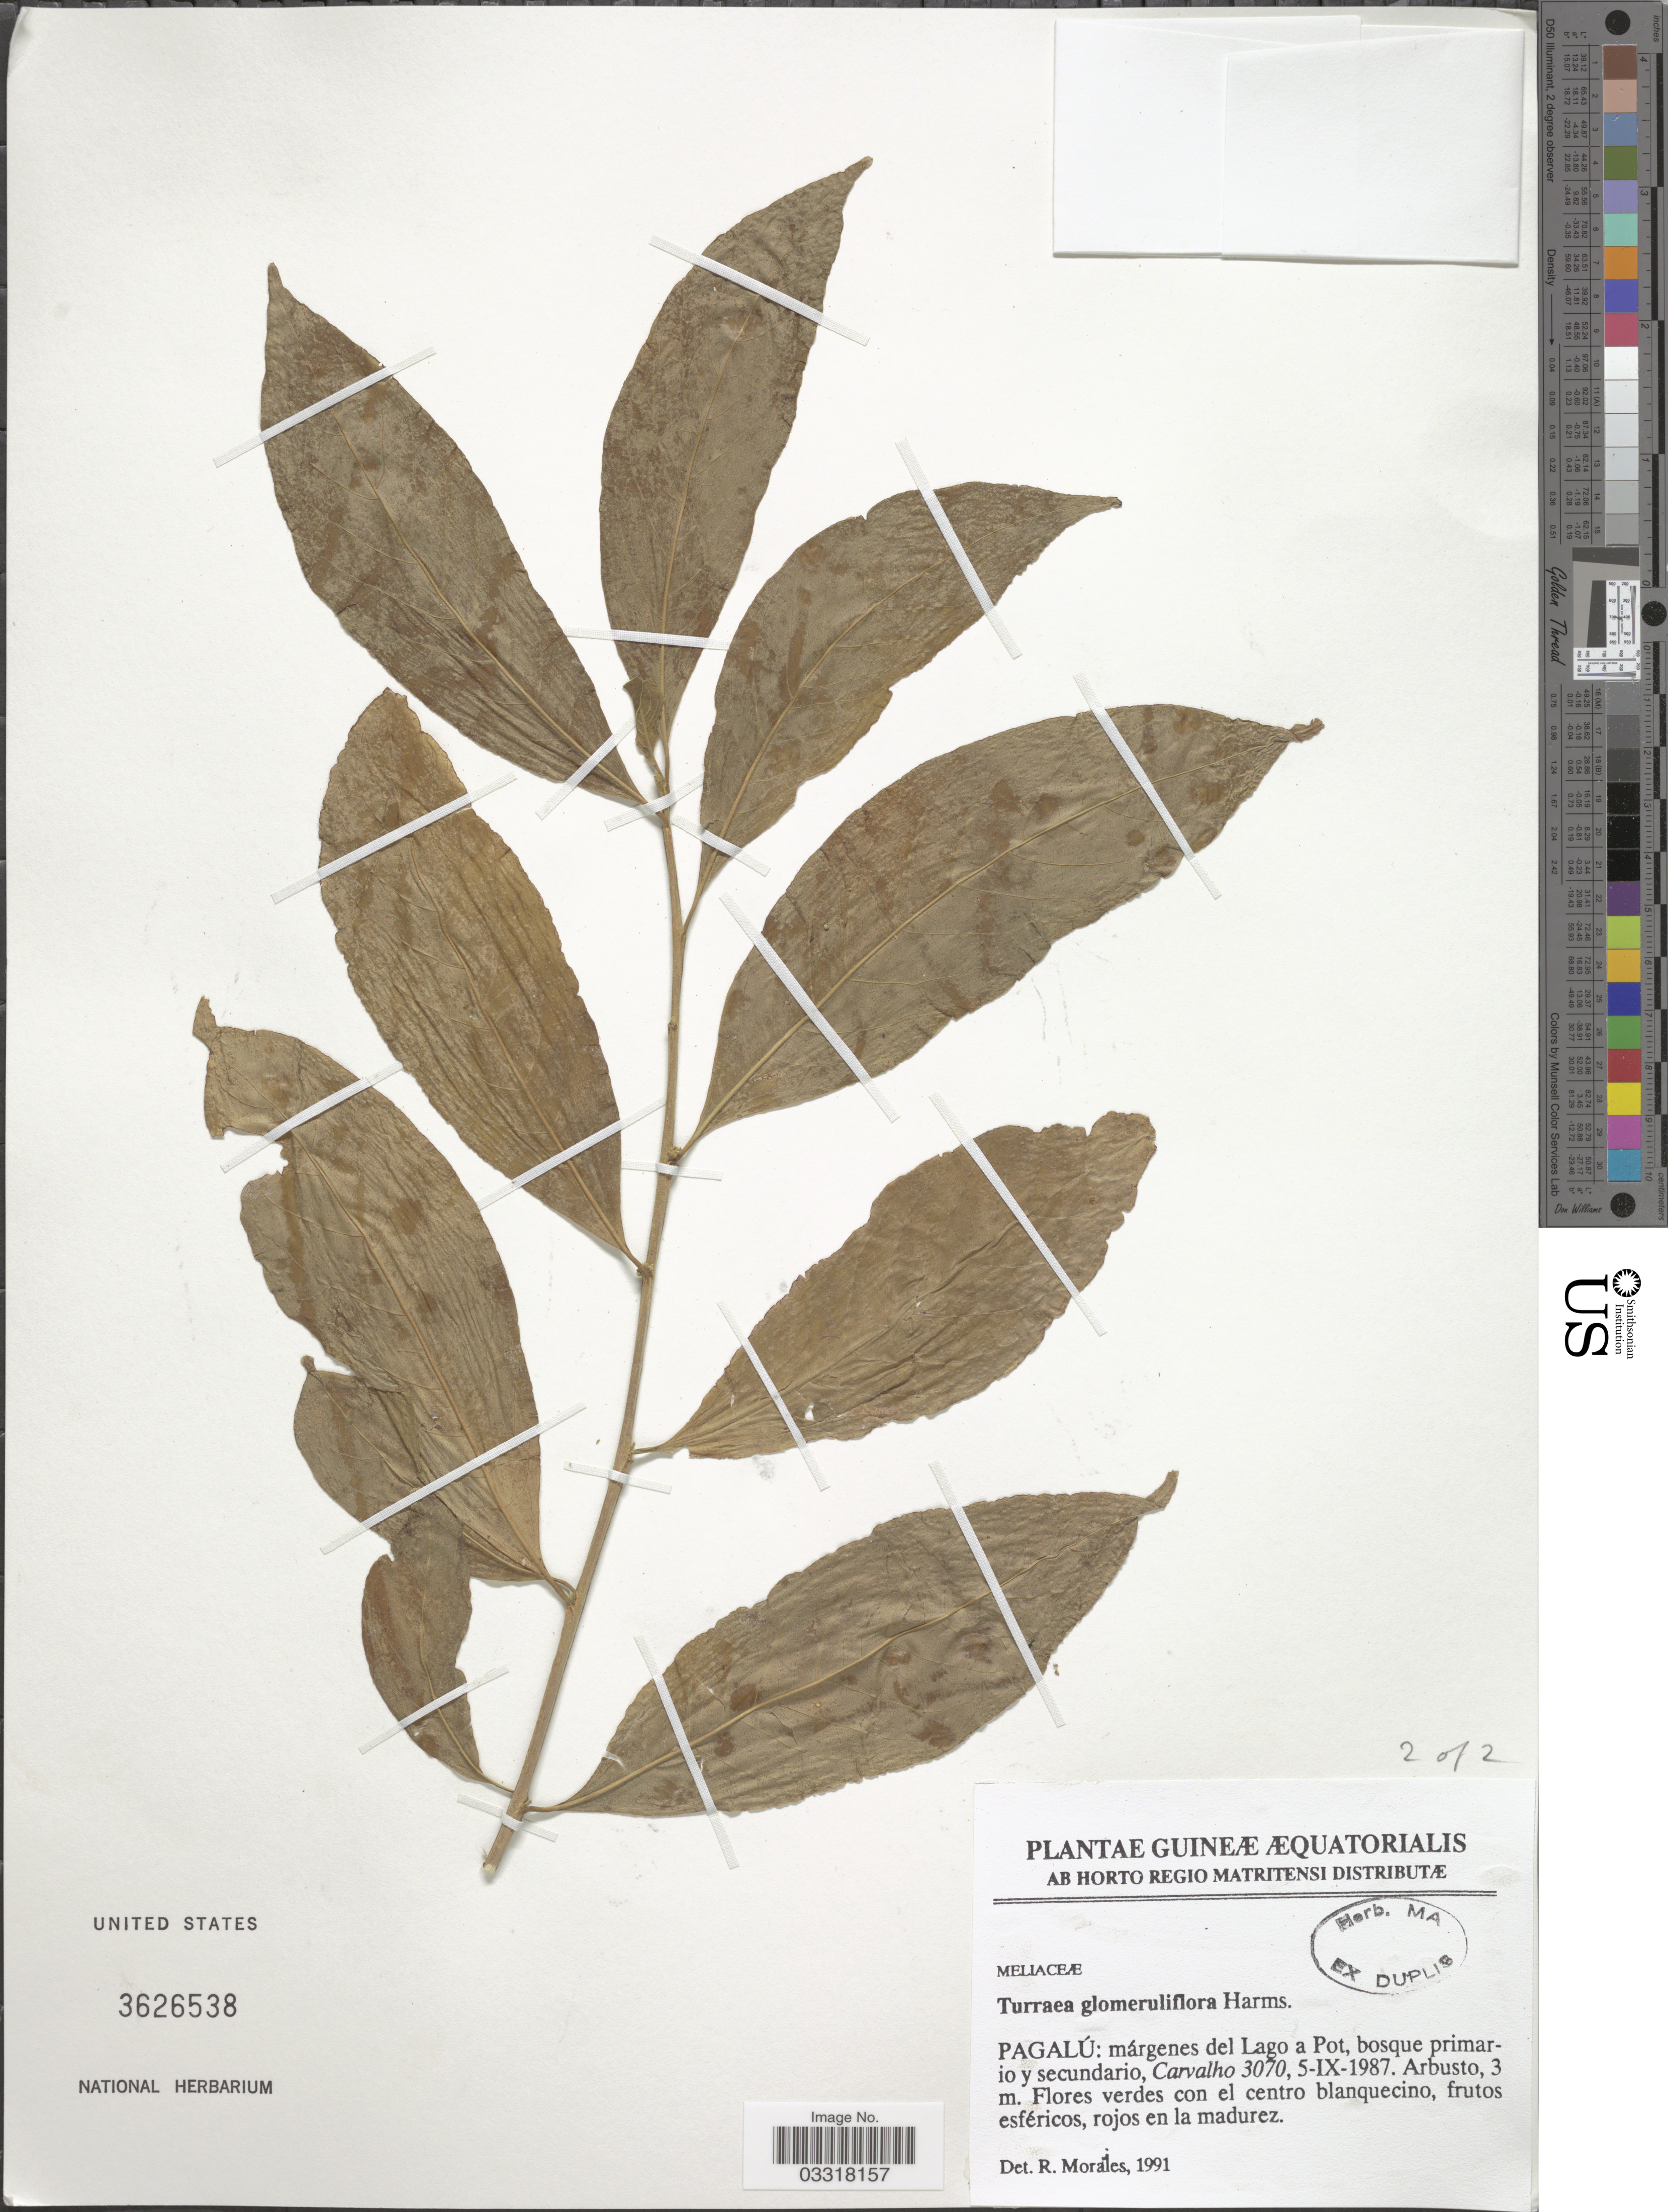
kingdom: Plantae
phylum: Tracheophyta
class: Magnoliopsida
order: Sapindales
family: Meliaceae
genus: Turraea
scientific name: Turraea glomeruliflora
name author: Harms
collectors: Carvalho, --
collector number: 3070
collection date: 1987-09-05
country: Equatorial Guinea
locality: Guineæ Æquatorialis. Pagalú: márgenes del Lago a Pot, bosque primario y secundario.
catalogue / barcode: US 3626538